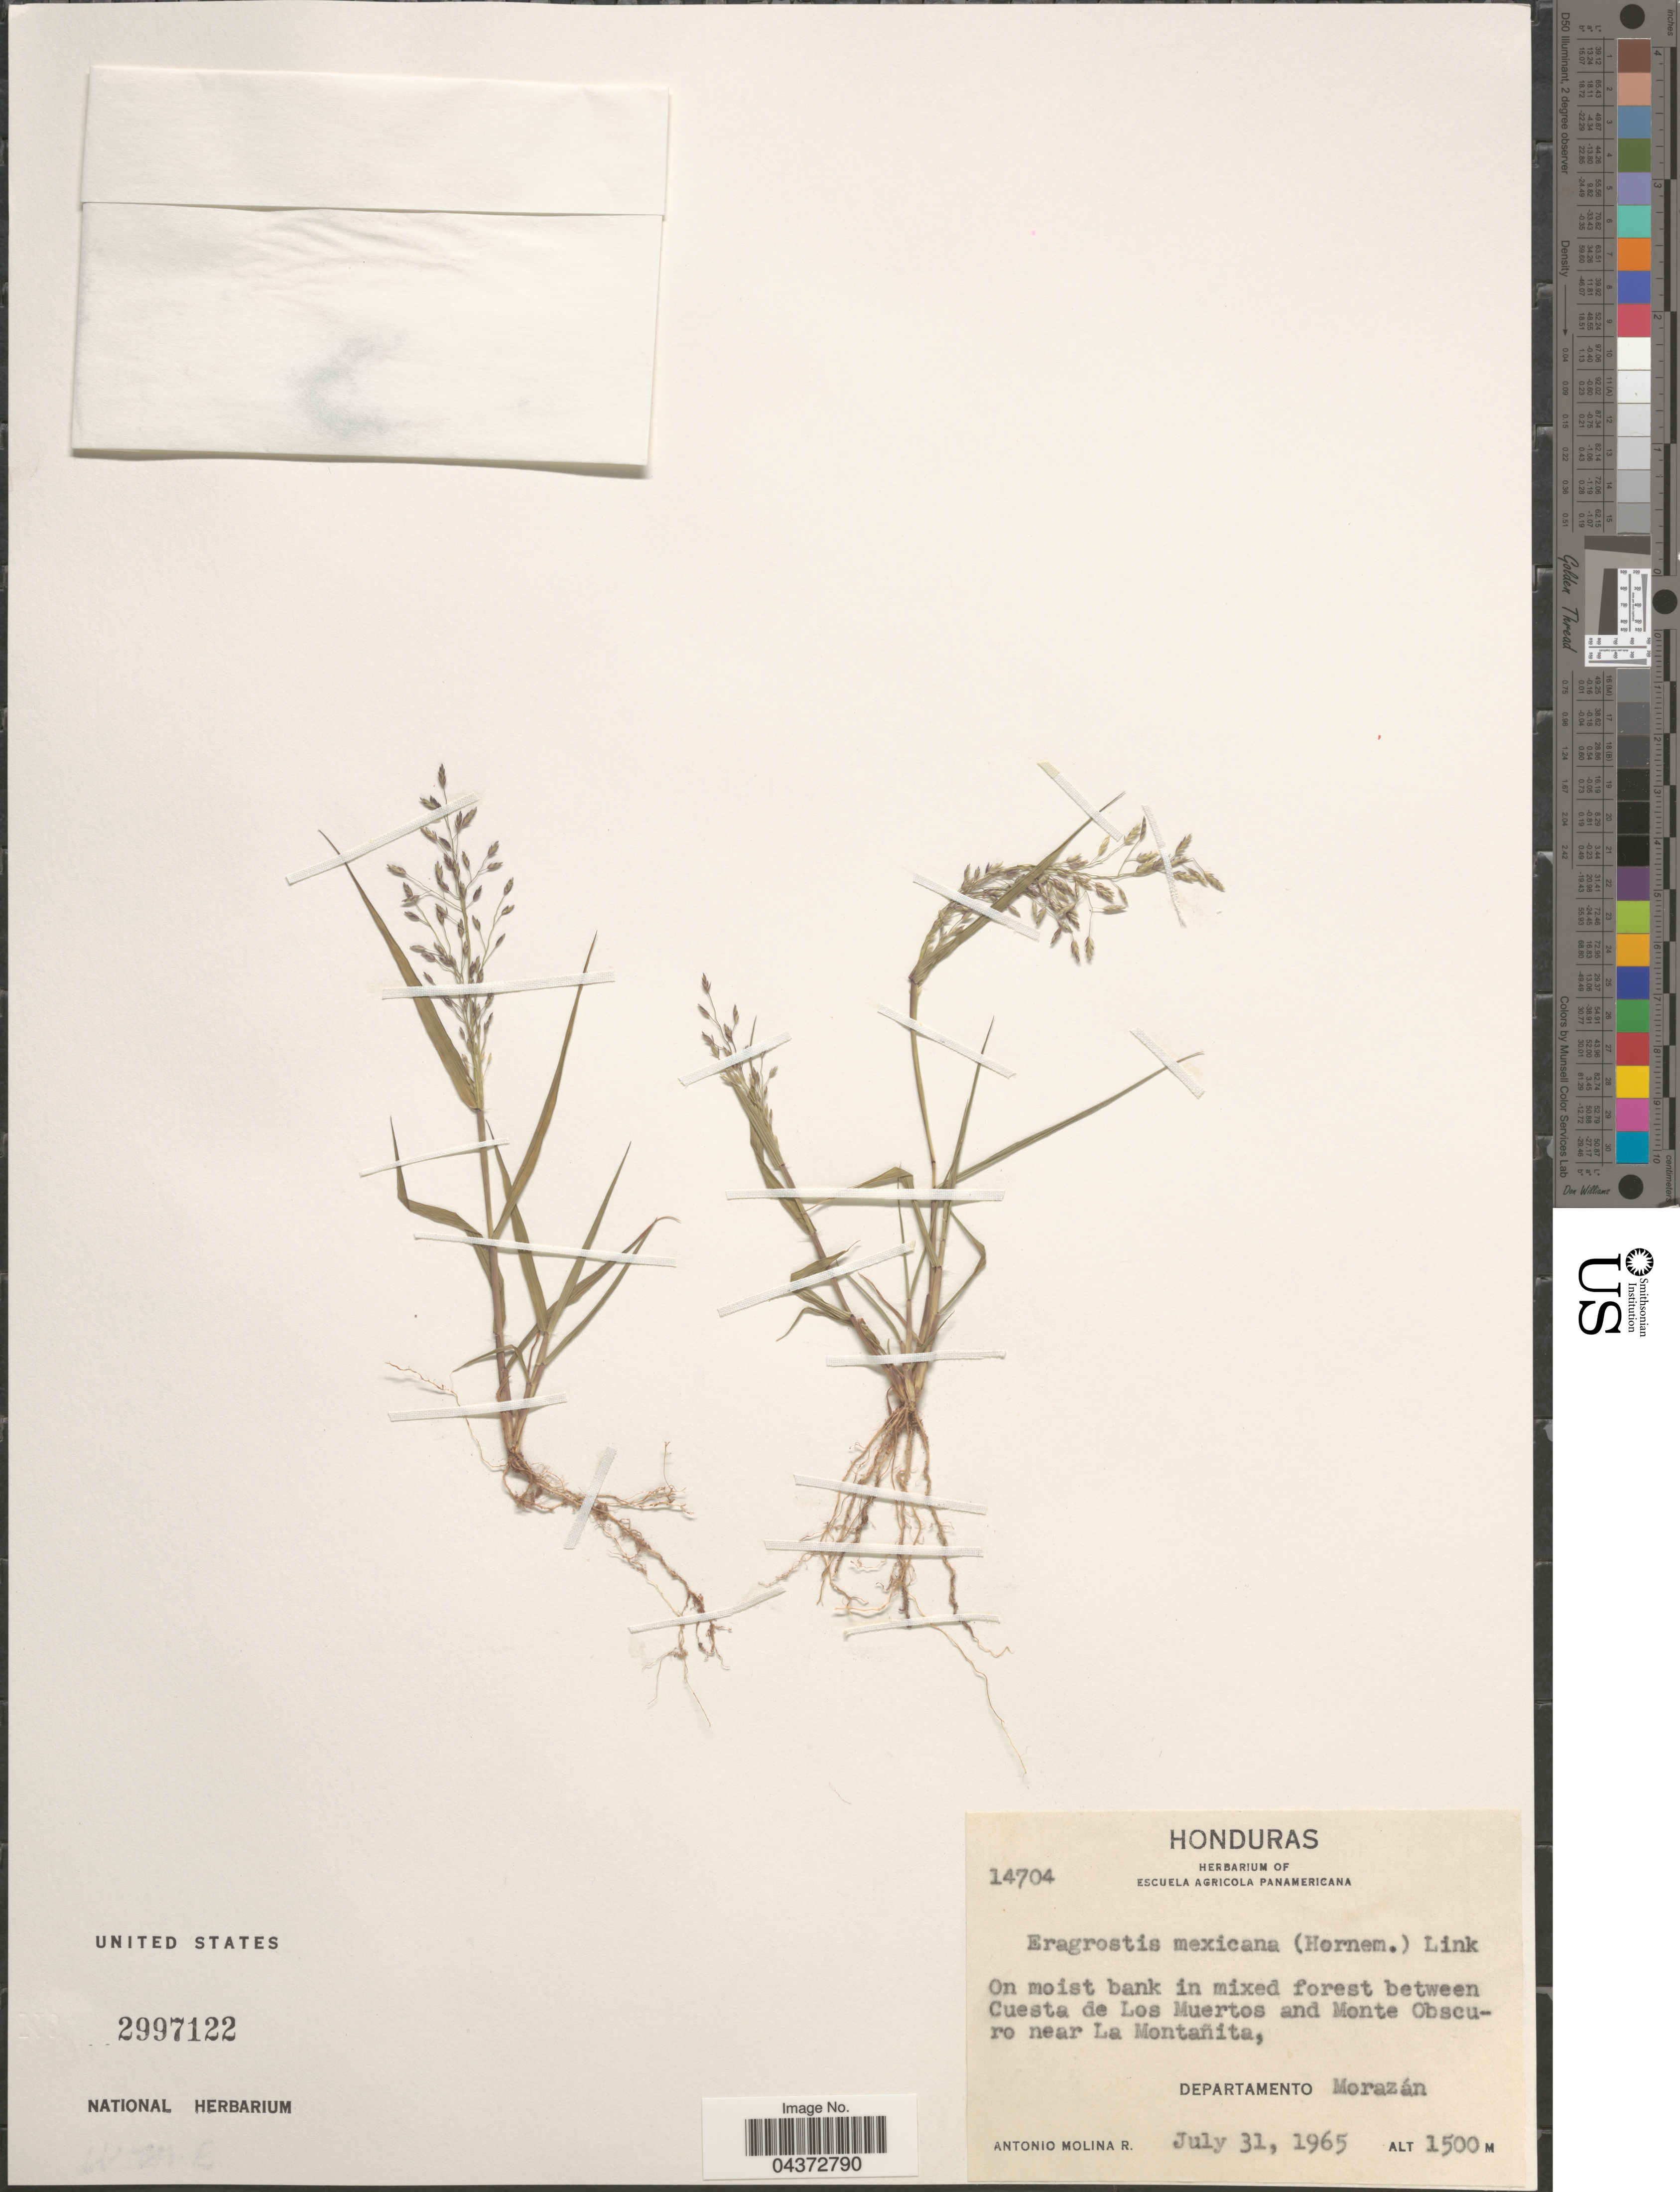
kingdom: Plantae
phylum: Tracheophyta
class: Liliopsida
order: Poales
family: Poaceae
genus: Eragrostis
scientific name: Eragrostis mexicana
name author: (Hornem.) Link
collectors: A. Molina R.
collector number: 14704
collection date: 1965-07-31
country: Honduras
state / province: Fco. Morazán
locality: Between Cuesta de Los Muertos and Monte Obscuro near La Montañita, Departamento Morazán.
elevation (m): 1500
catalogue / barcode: US 2997122